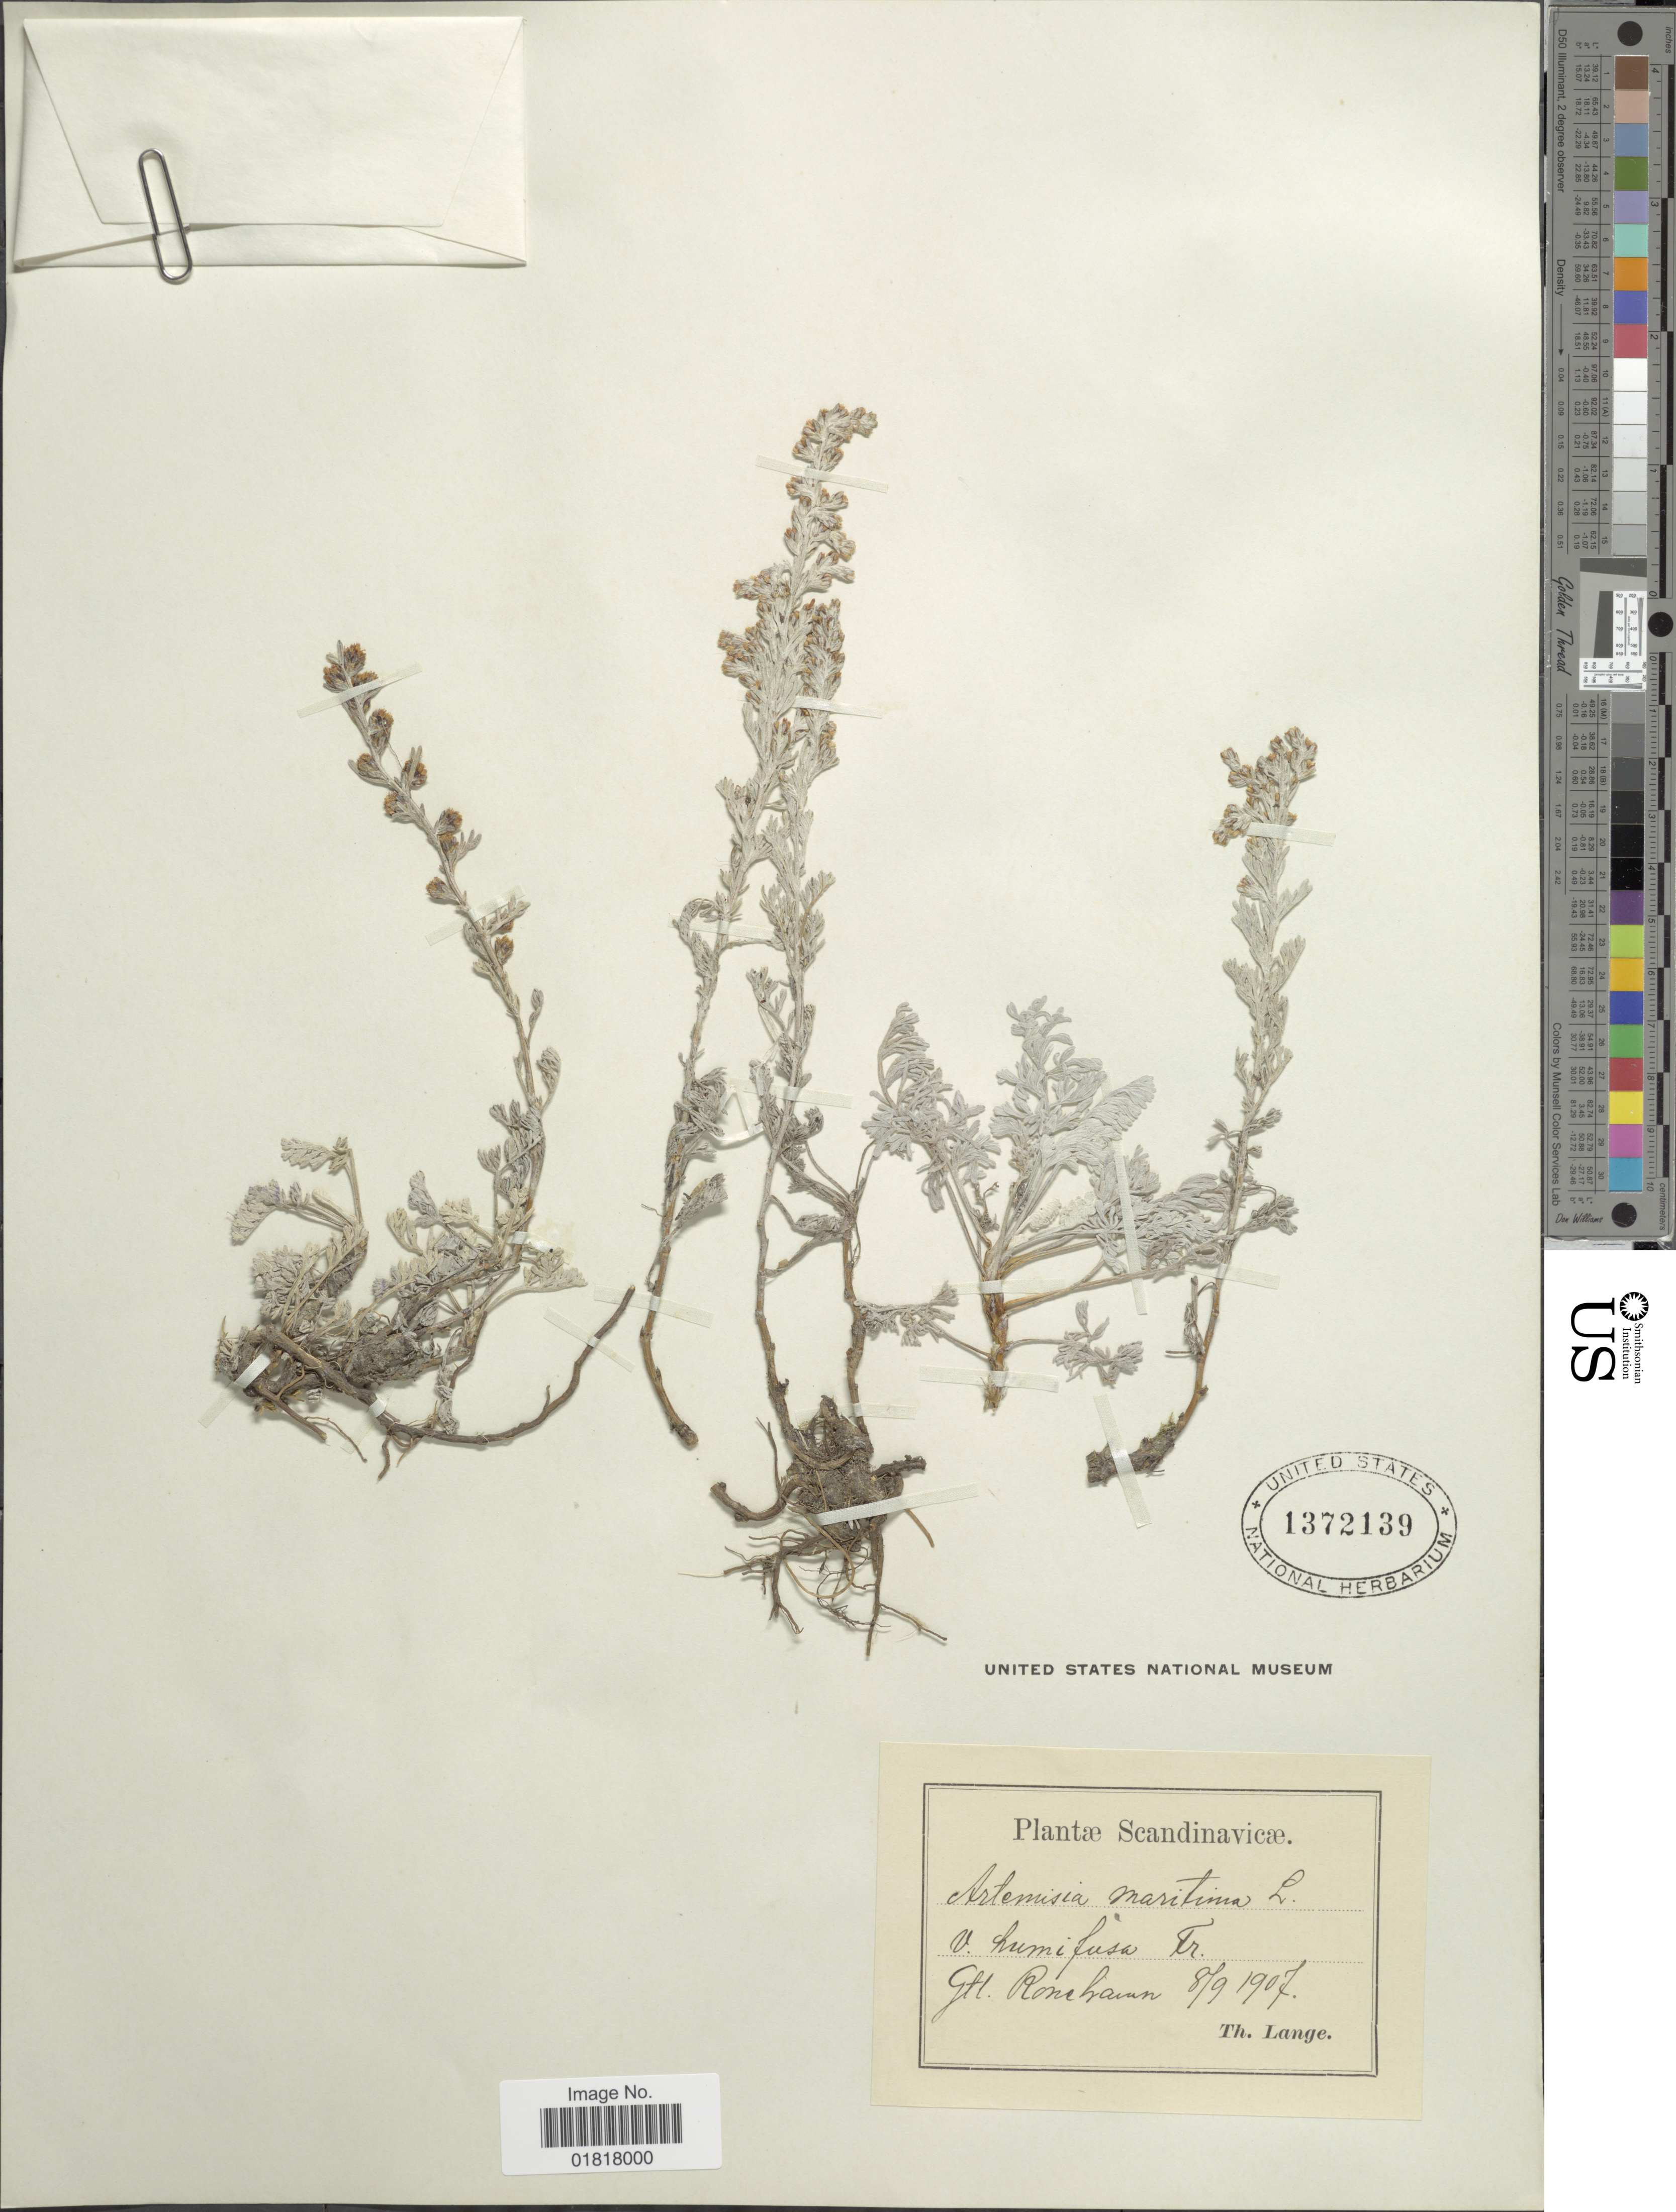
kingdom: Plantae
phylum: Tracheophyta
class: Magnoliopsida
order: Asterales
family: Asteraceae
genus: Artemisia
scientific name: Artemisia maritima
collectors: T. Lange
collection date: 1907-09-08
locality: Scandinavicae, Gtl. Ronehaun [interpreted]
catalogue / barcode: US 1372139